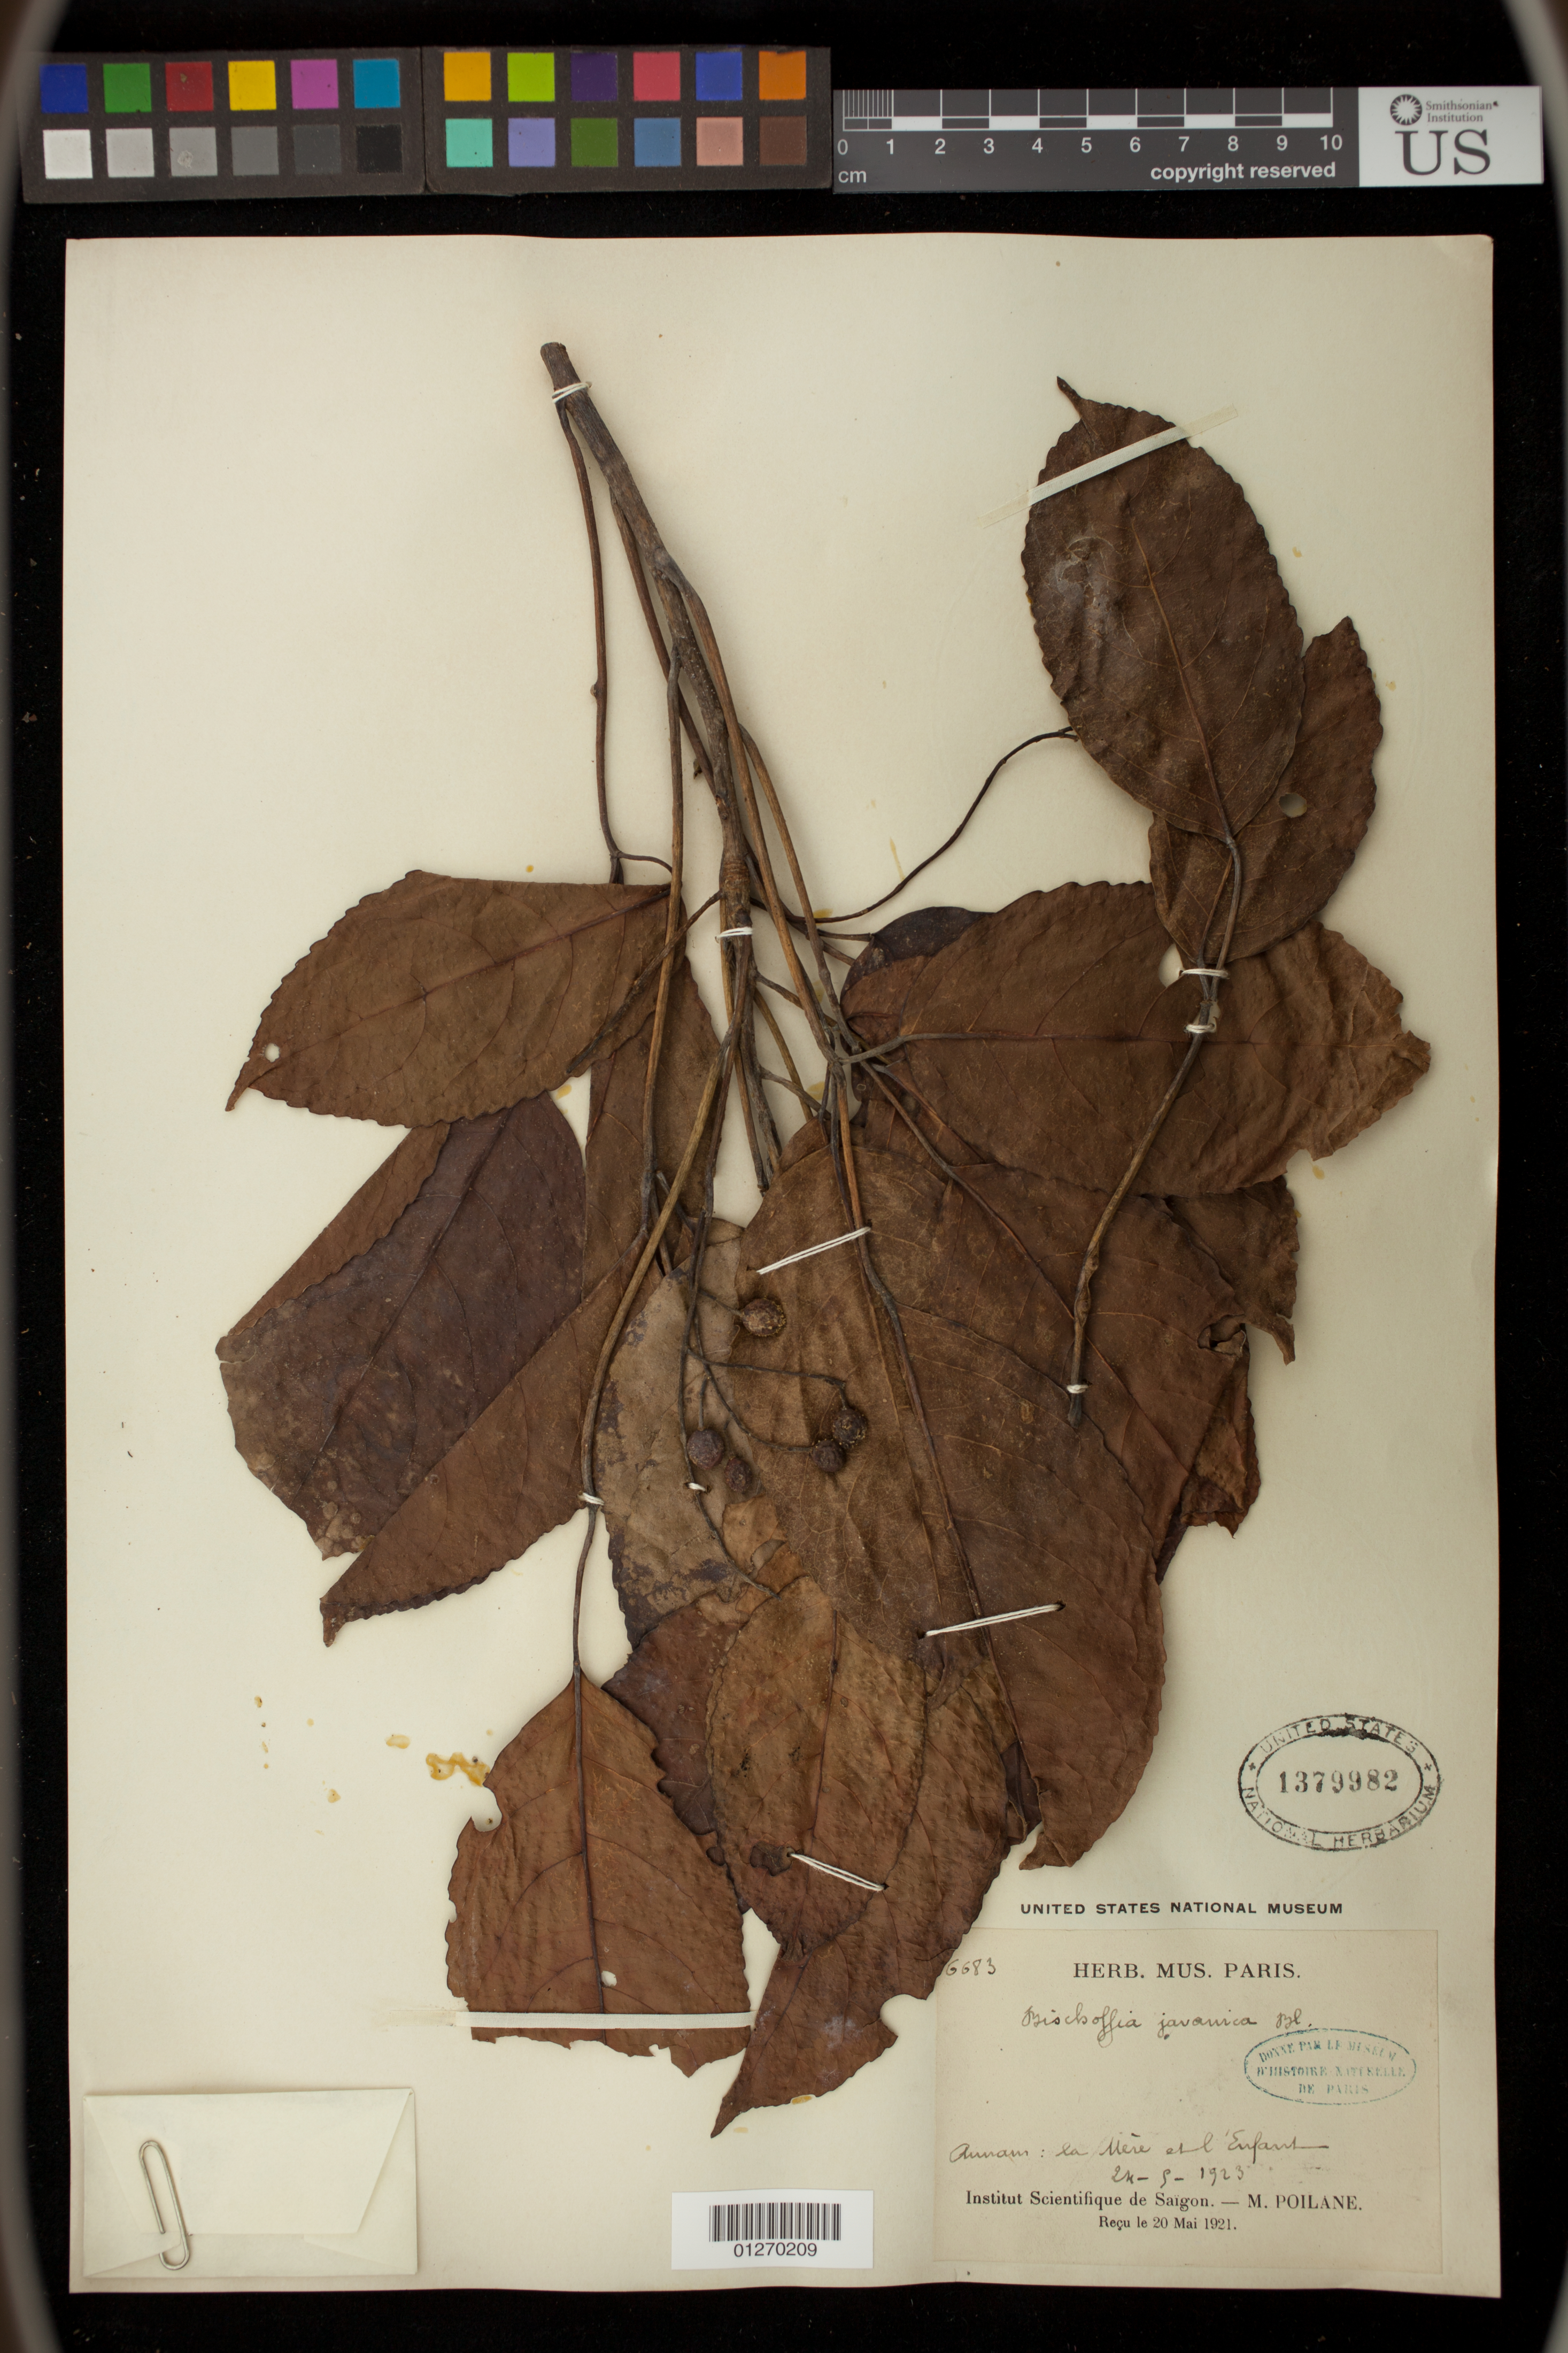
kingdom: Plantae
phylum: Tracheophyta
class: Magnoliopsida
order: Malpighiales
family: Phyllanthaceae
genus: Bischofia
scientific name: Bischofia javanica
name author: Blume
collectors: M. Poilane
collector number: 6683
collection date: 1921-05-20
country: Vietnam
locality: Annam: la Mere et l'Enfant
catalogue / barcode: US 1379982